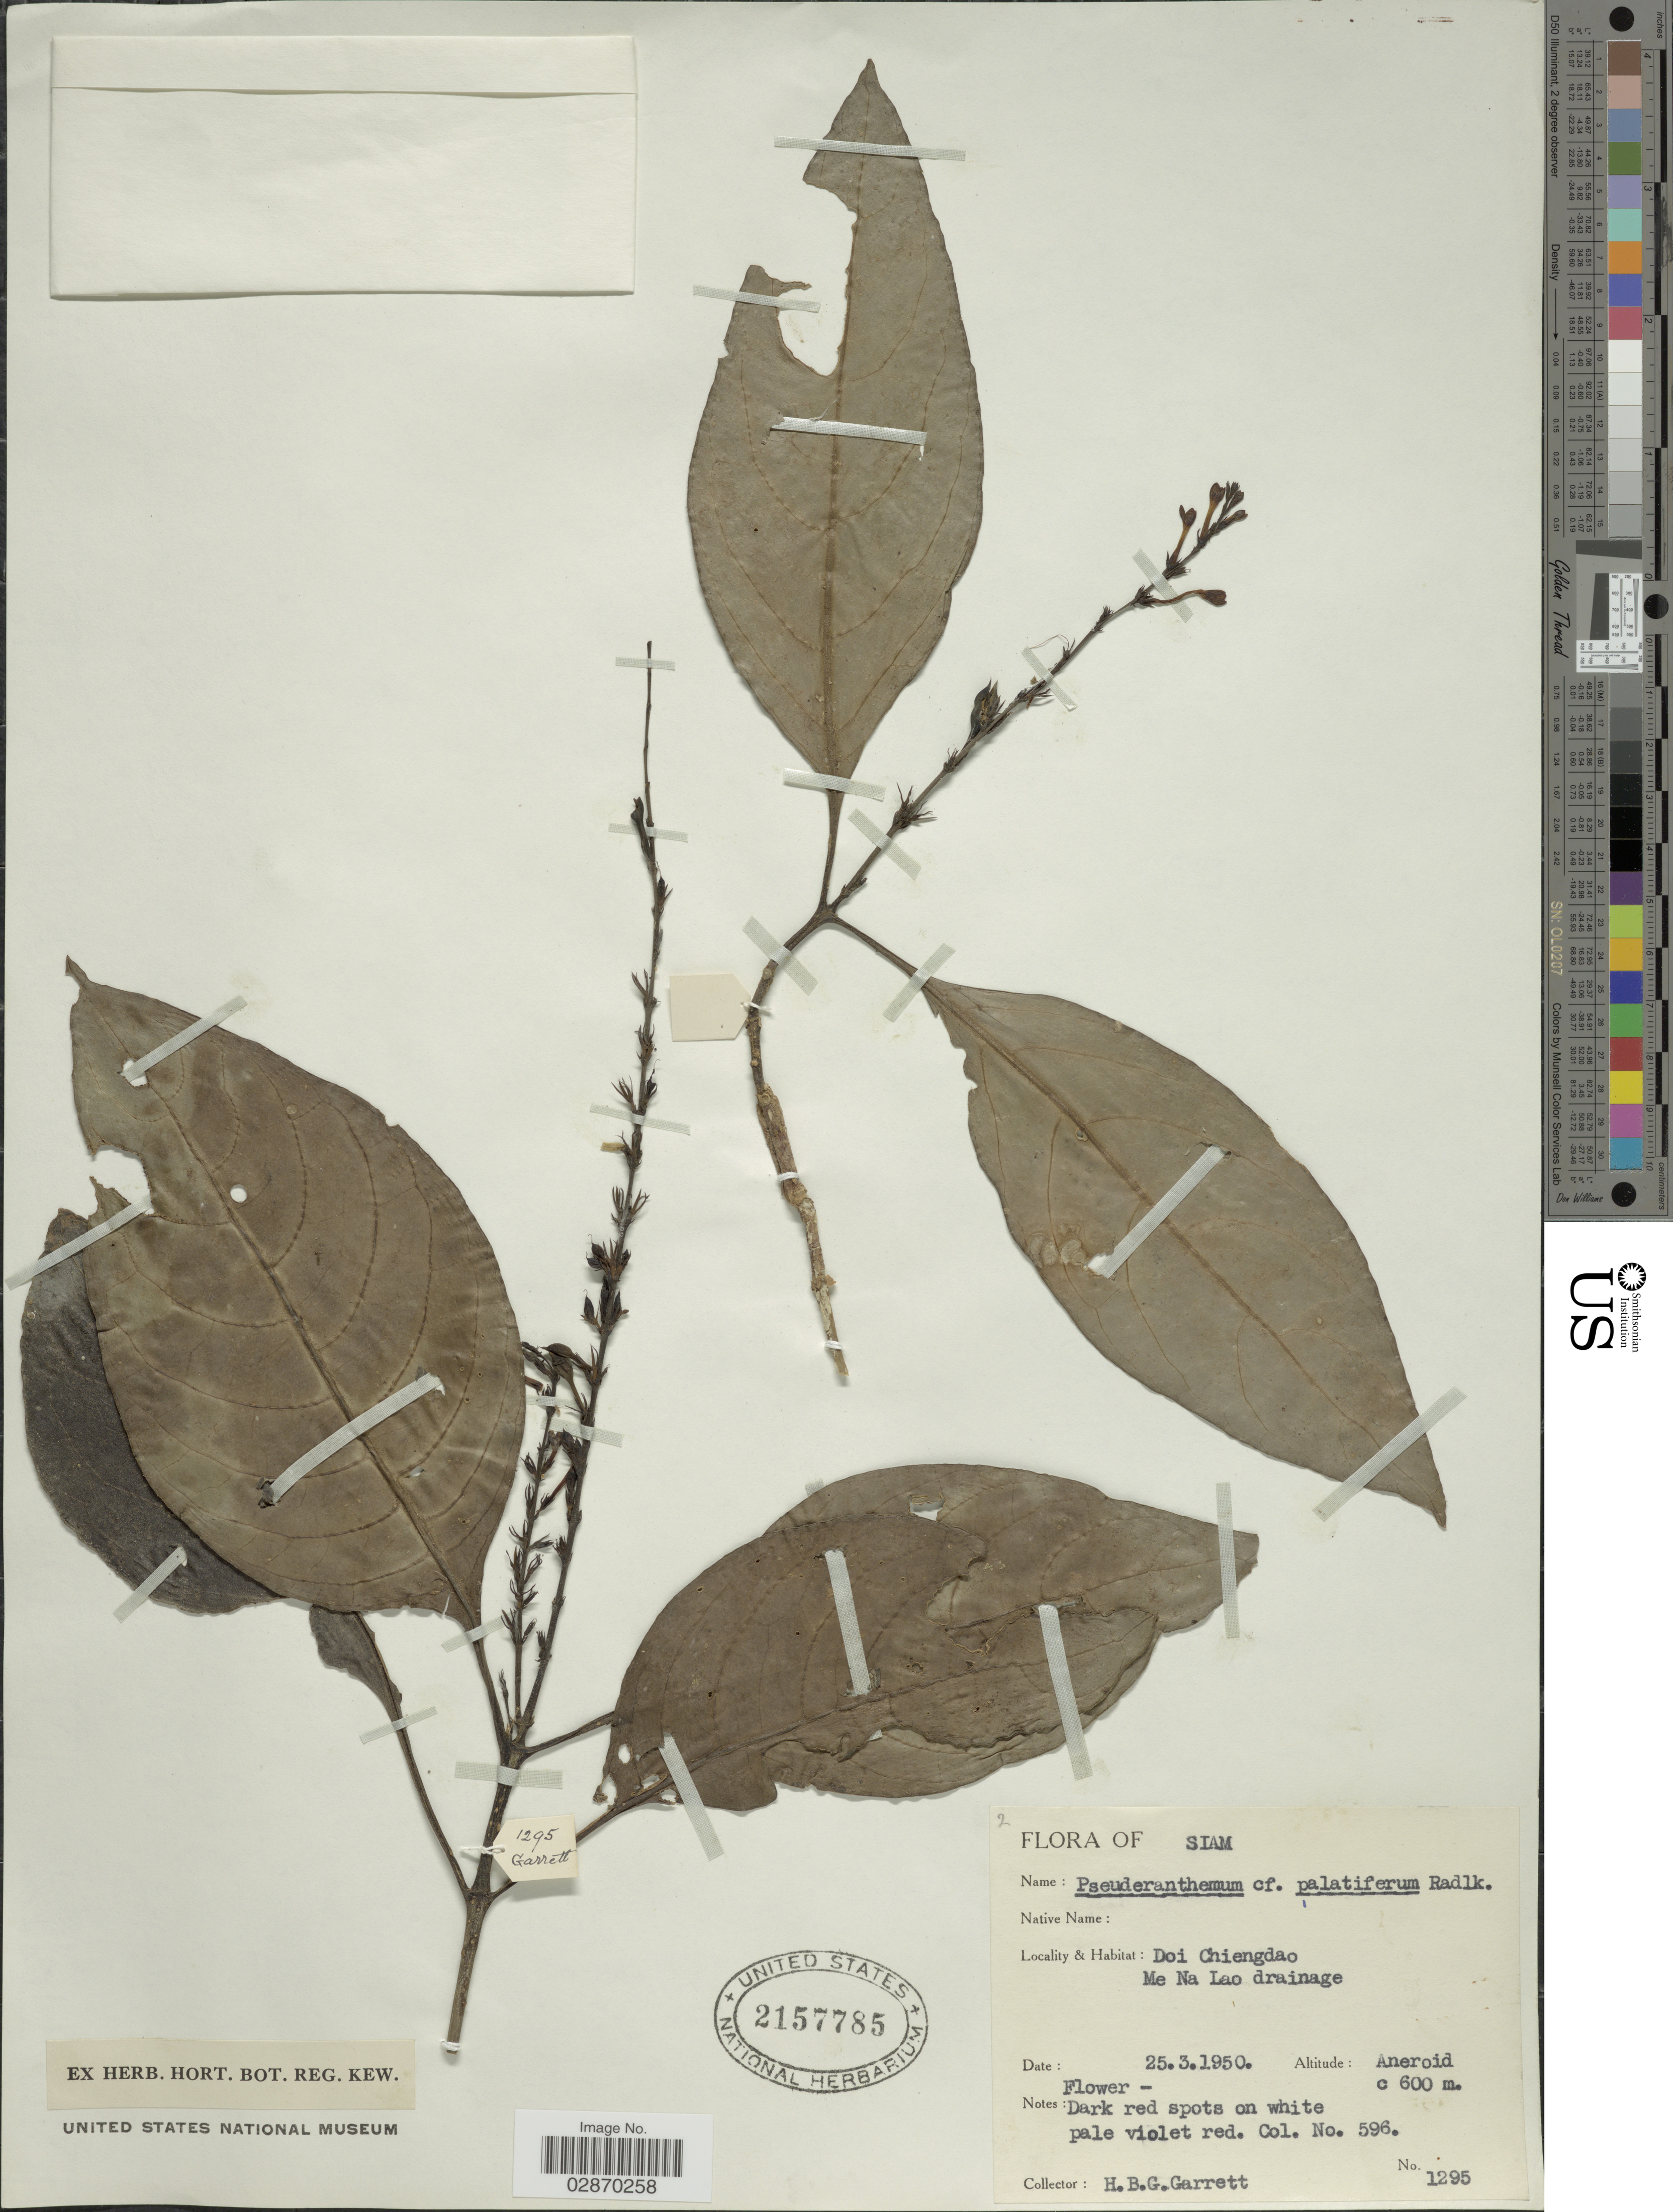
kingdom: Plantae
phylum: Tracheophyta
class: Magnoliopsida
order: Lamiales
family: Acanthaceae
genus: Pseuderanthemum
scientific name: Pseuderanthemum palatiferum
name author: (Wall.) Radlk.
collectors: H. Garrett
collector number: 1295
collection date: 1950-03-25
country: Thailand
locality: Siam. Doi Chiengdao. Me Ne Lao drainage.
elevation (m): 600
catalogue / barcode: US 2157785